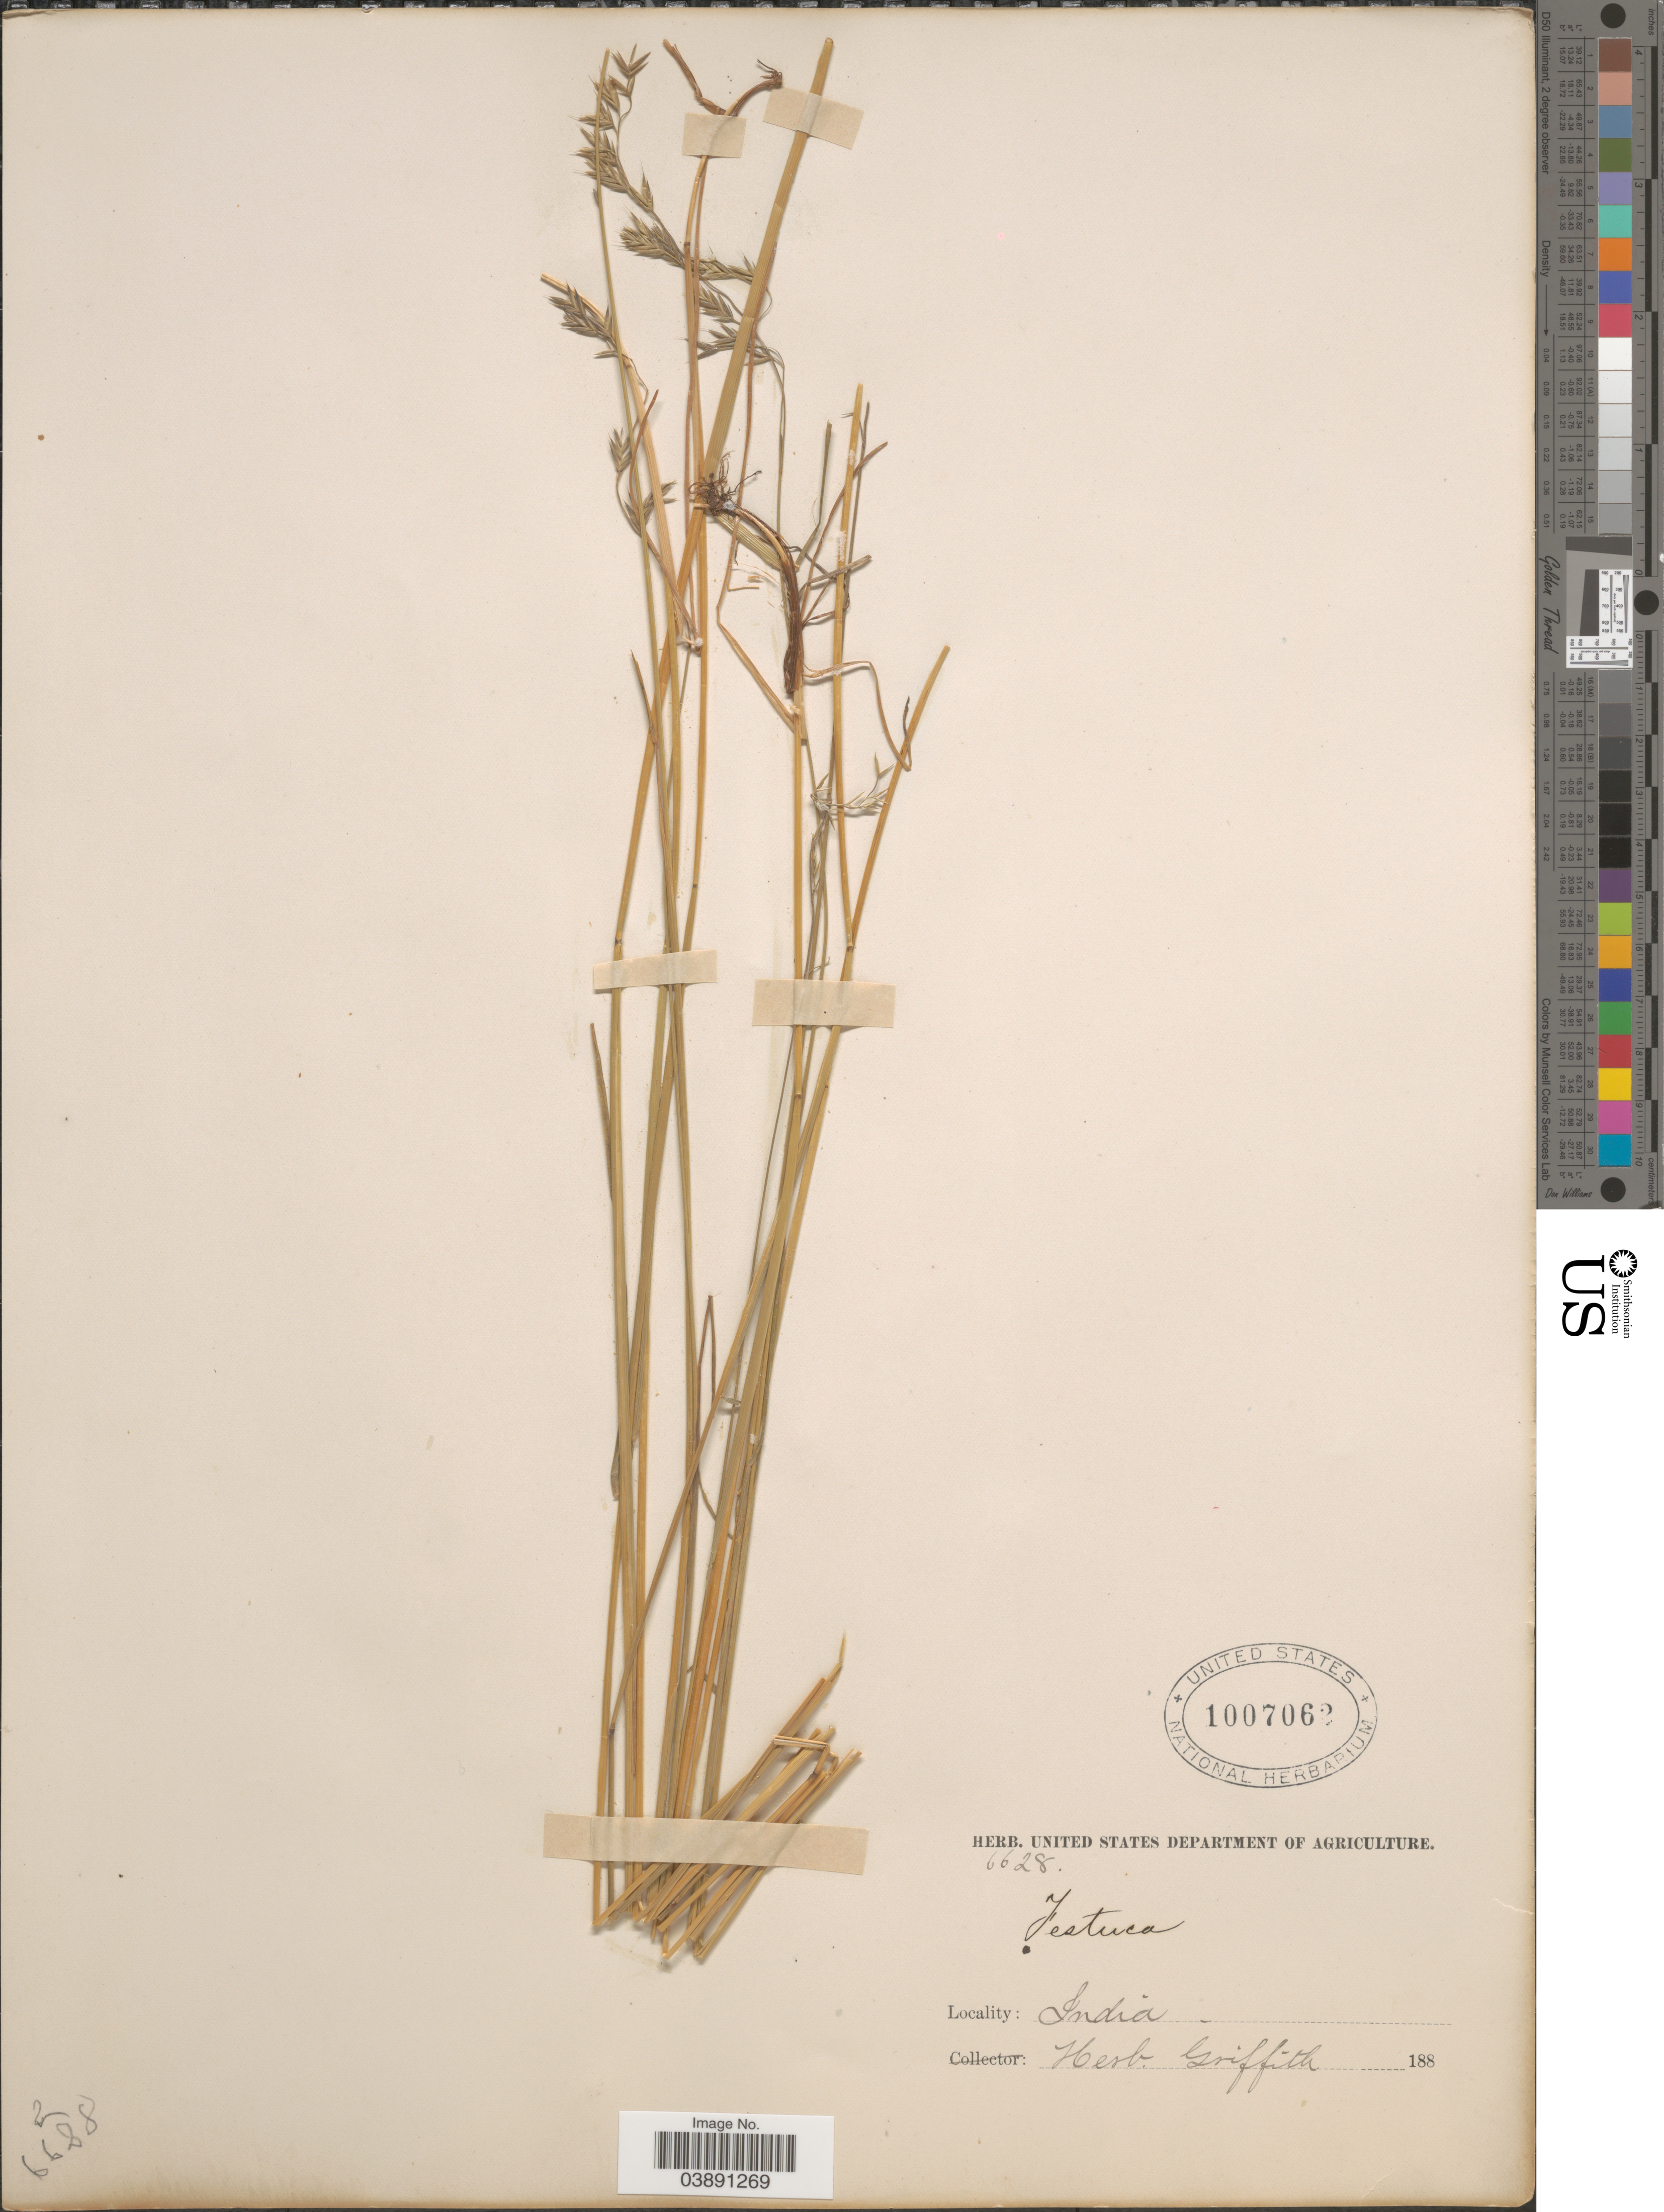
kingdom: Plantae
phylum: Tracheophyta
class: Liliopsida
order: Poales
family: Poaceae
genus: Festuca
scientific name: Festuca sp.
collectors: ex herb. Griffith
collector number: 6628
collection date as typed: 188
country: India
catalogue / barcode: US 1007062